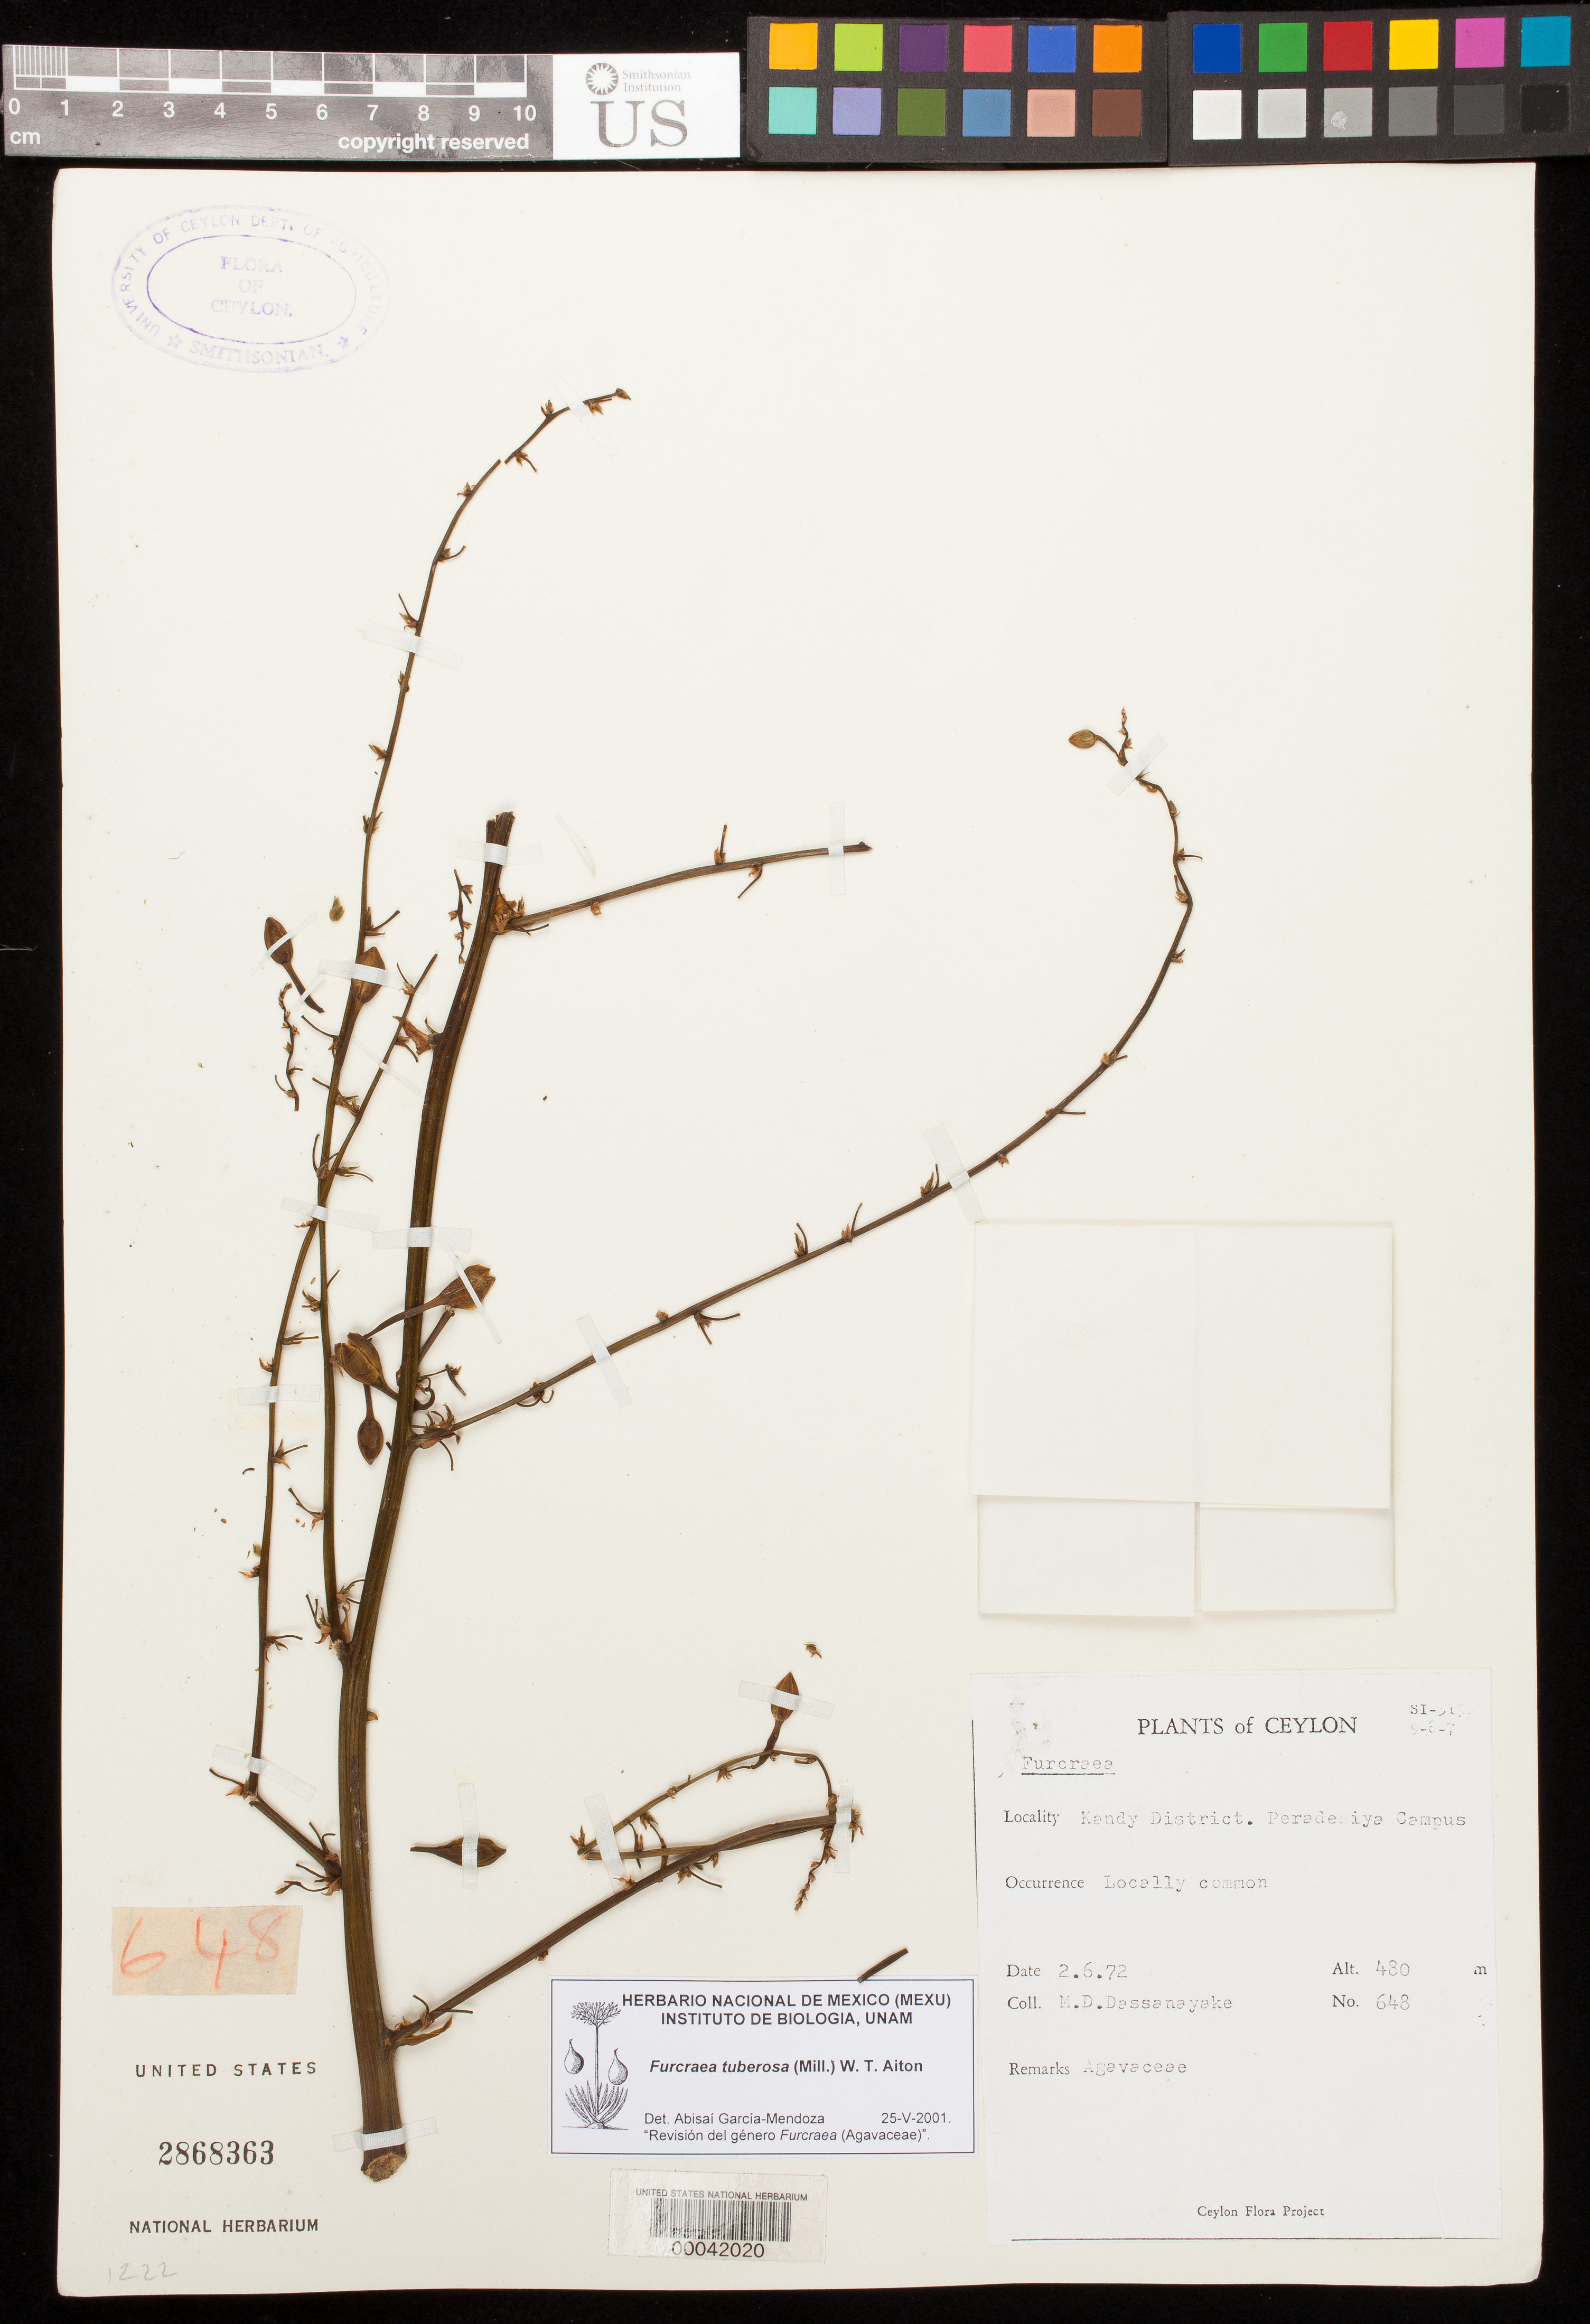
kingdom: Plantae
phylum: Tracheophyta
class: Liliopsida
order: Asparagales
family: Asparagaceae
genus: Furcraea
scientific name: Furcraea tuberosa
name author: (Mill.) W.T. Aiton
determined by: García-Mendoza, A.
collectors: M. Dassanayake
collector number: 648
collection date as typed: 02 Jun 1972 or 06 Feb 1972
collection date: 1972-02-06 or 1972-06-02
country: Sri Lanka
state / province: Central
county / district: Kandy Dist.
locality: Peradeniya campus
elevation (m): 480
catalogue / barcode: US 2868363